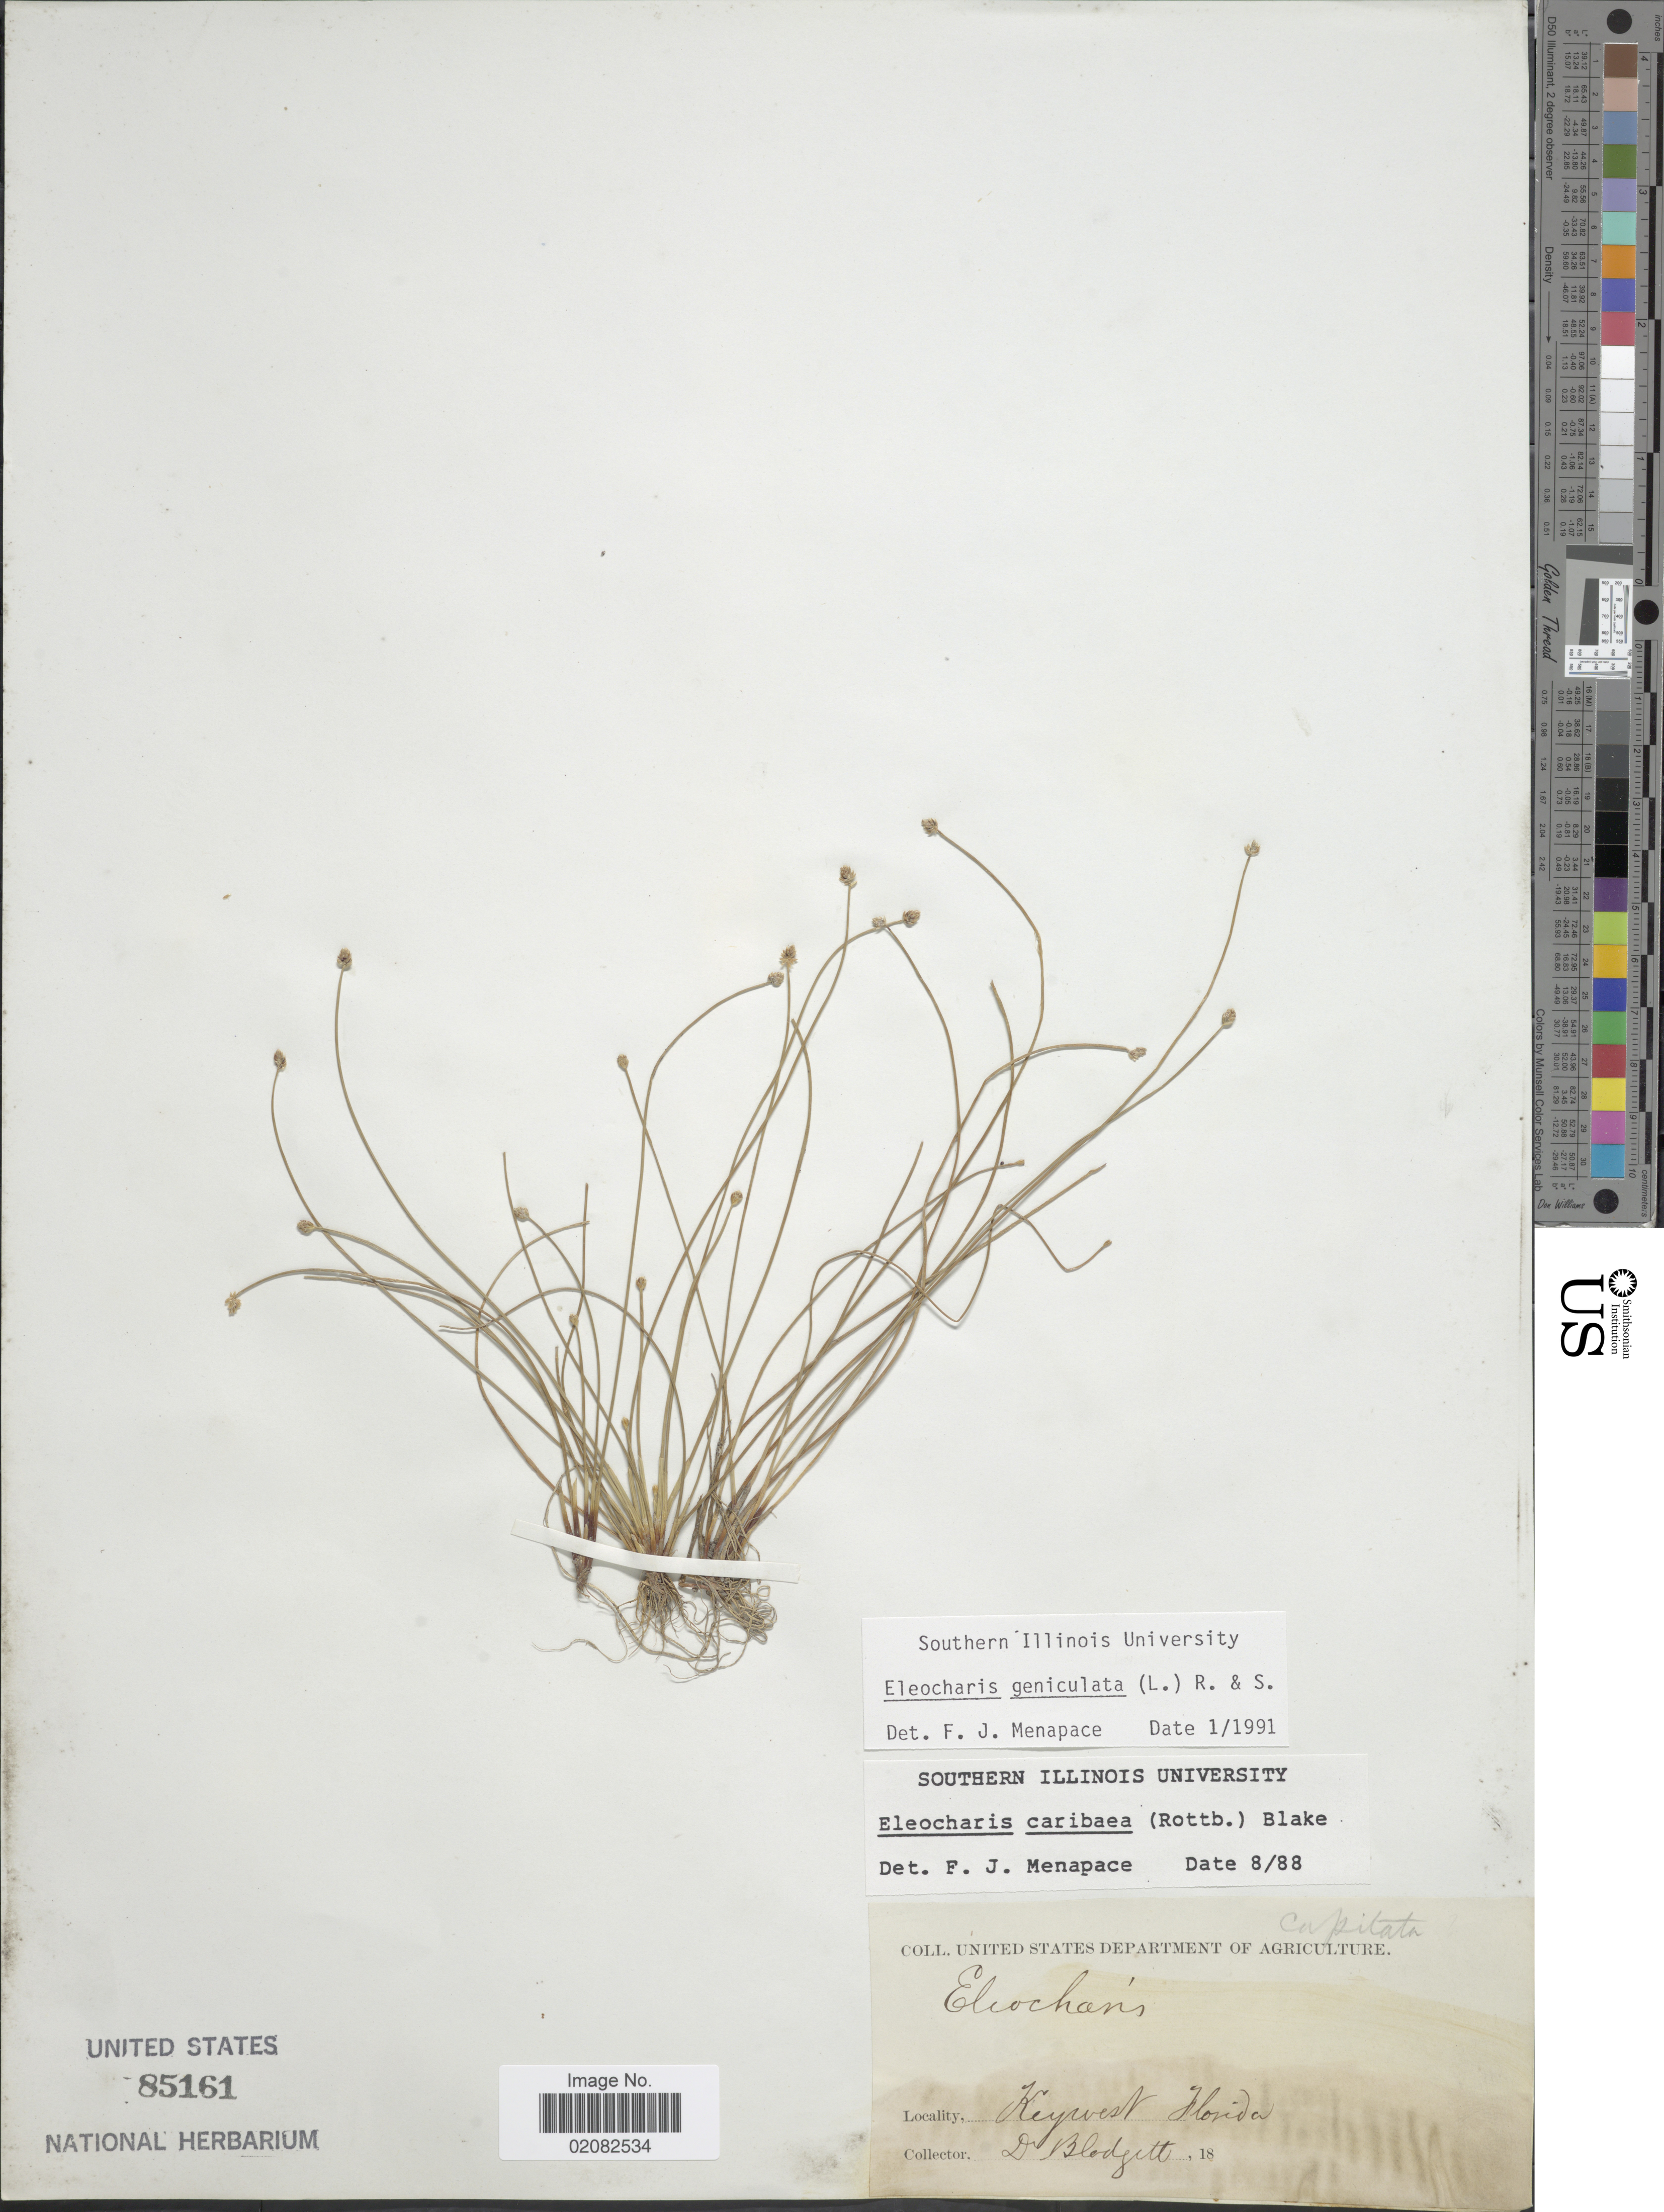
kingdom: Plantae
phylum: Tracheophyta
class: Liliopsida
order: Poales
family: Cyperaceae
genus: Eleocharis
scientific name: Eleocharis geniculata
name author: (L.) Roem. & Schult.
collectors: Blodgett, --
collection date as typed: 18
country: United States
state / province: Florida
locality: Keywest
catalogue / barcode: US 85161